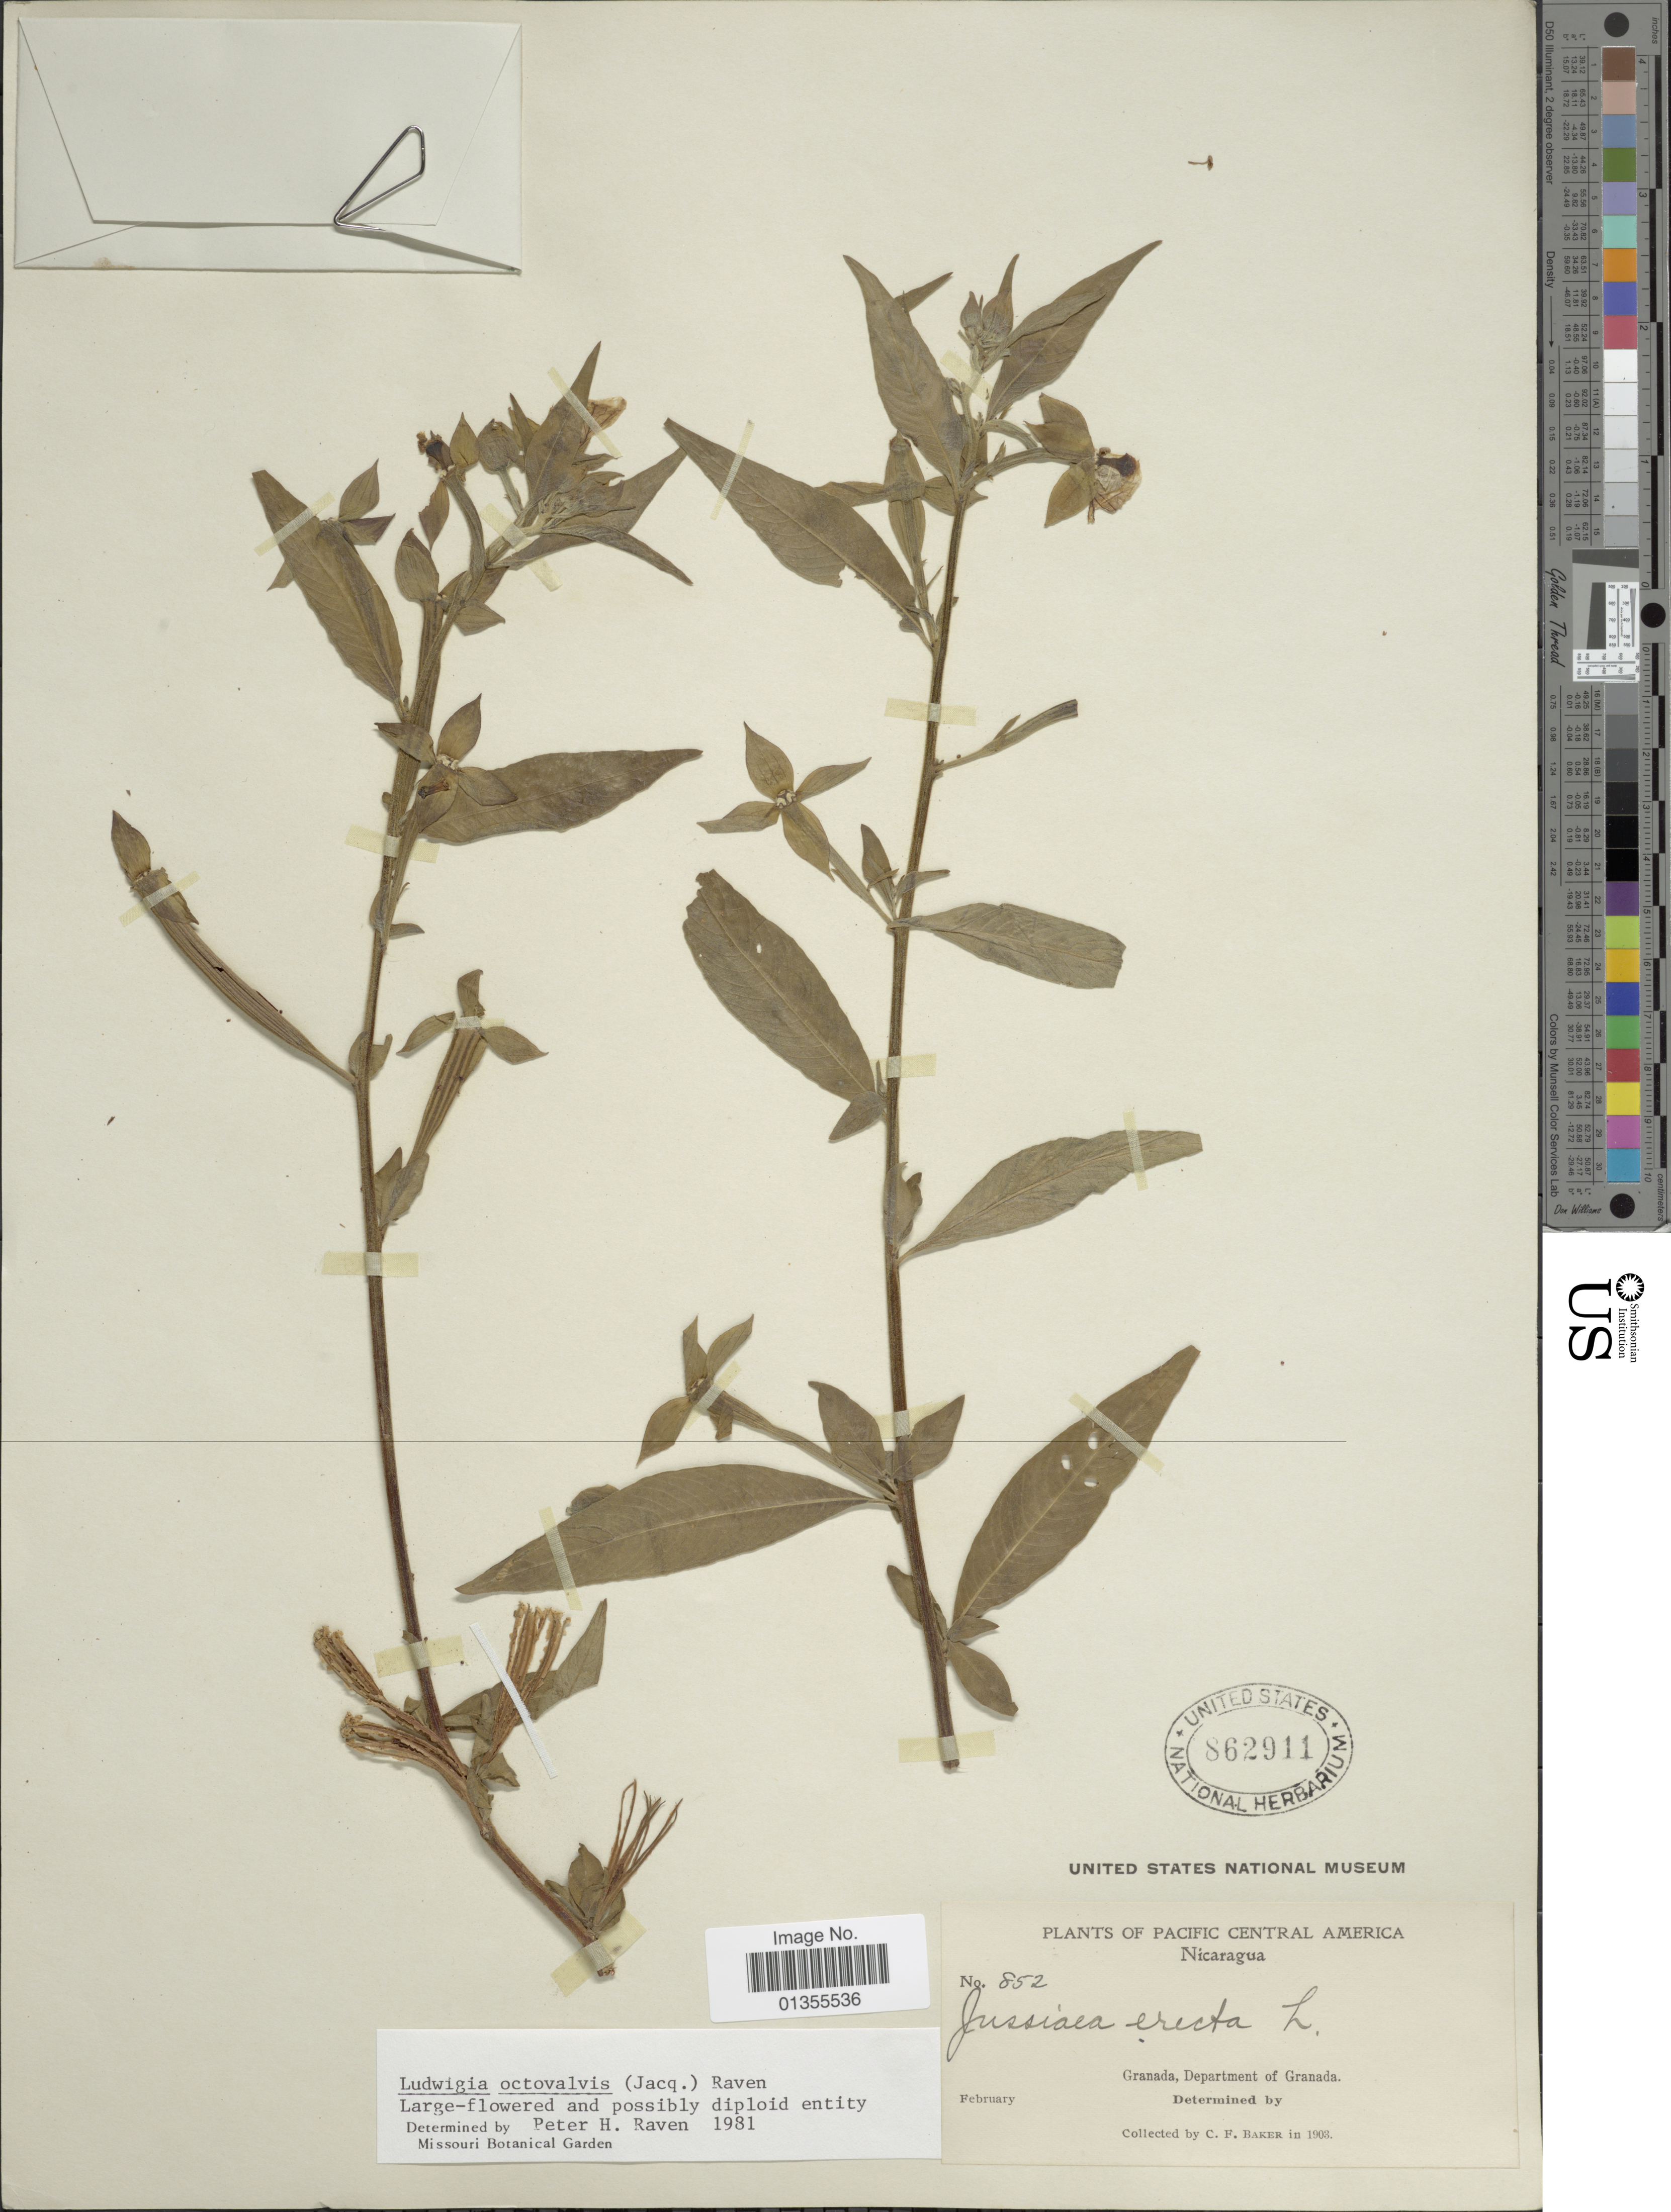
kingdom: Plantae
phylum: Tracheophyta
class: Magnoliopsida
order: Myrtales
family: Onagraceae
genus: Ludwigia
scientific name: Ludwigia octovalvis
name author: (Jacq.) P.H. Raven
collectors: C. F. Baker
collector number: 852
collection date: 1903-02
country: Nicaragua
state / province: Granada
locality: Pacific Central America. Granada, Department of Granada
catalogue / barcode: US 862911